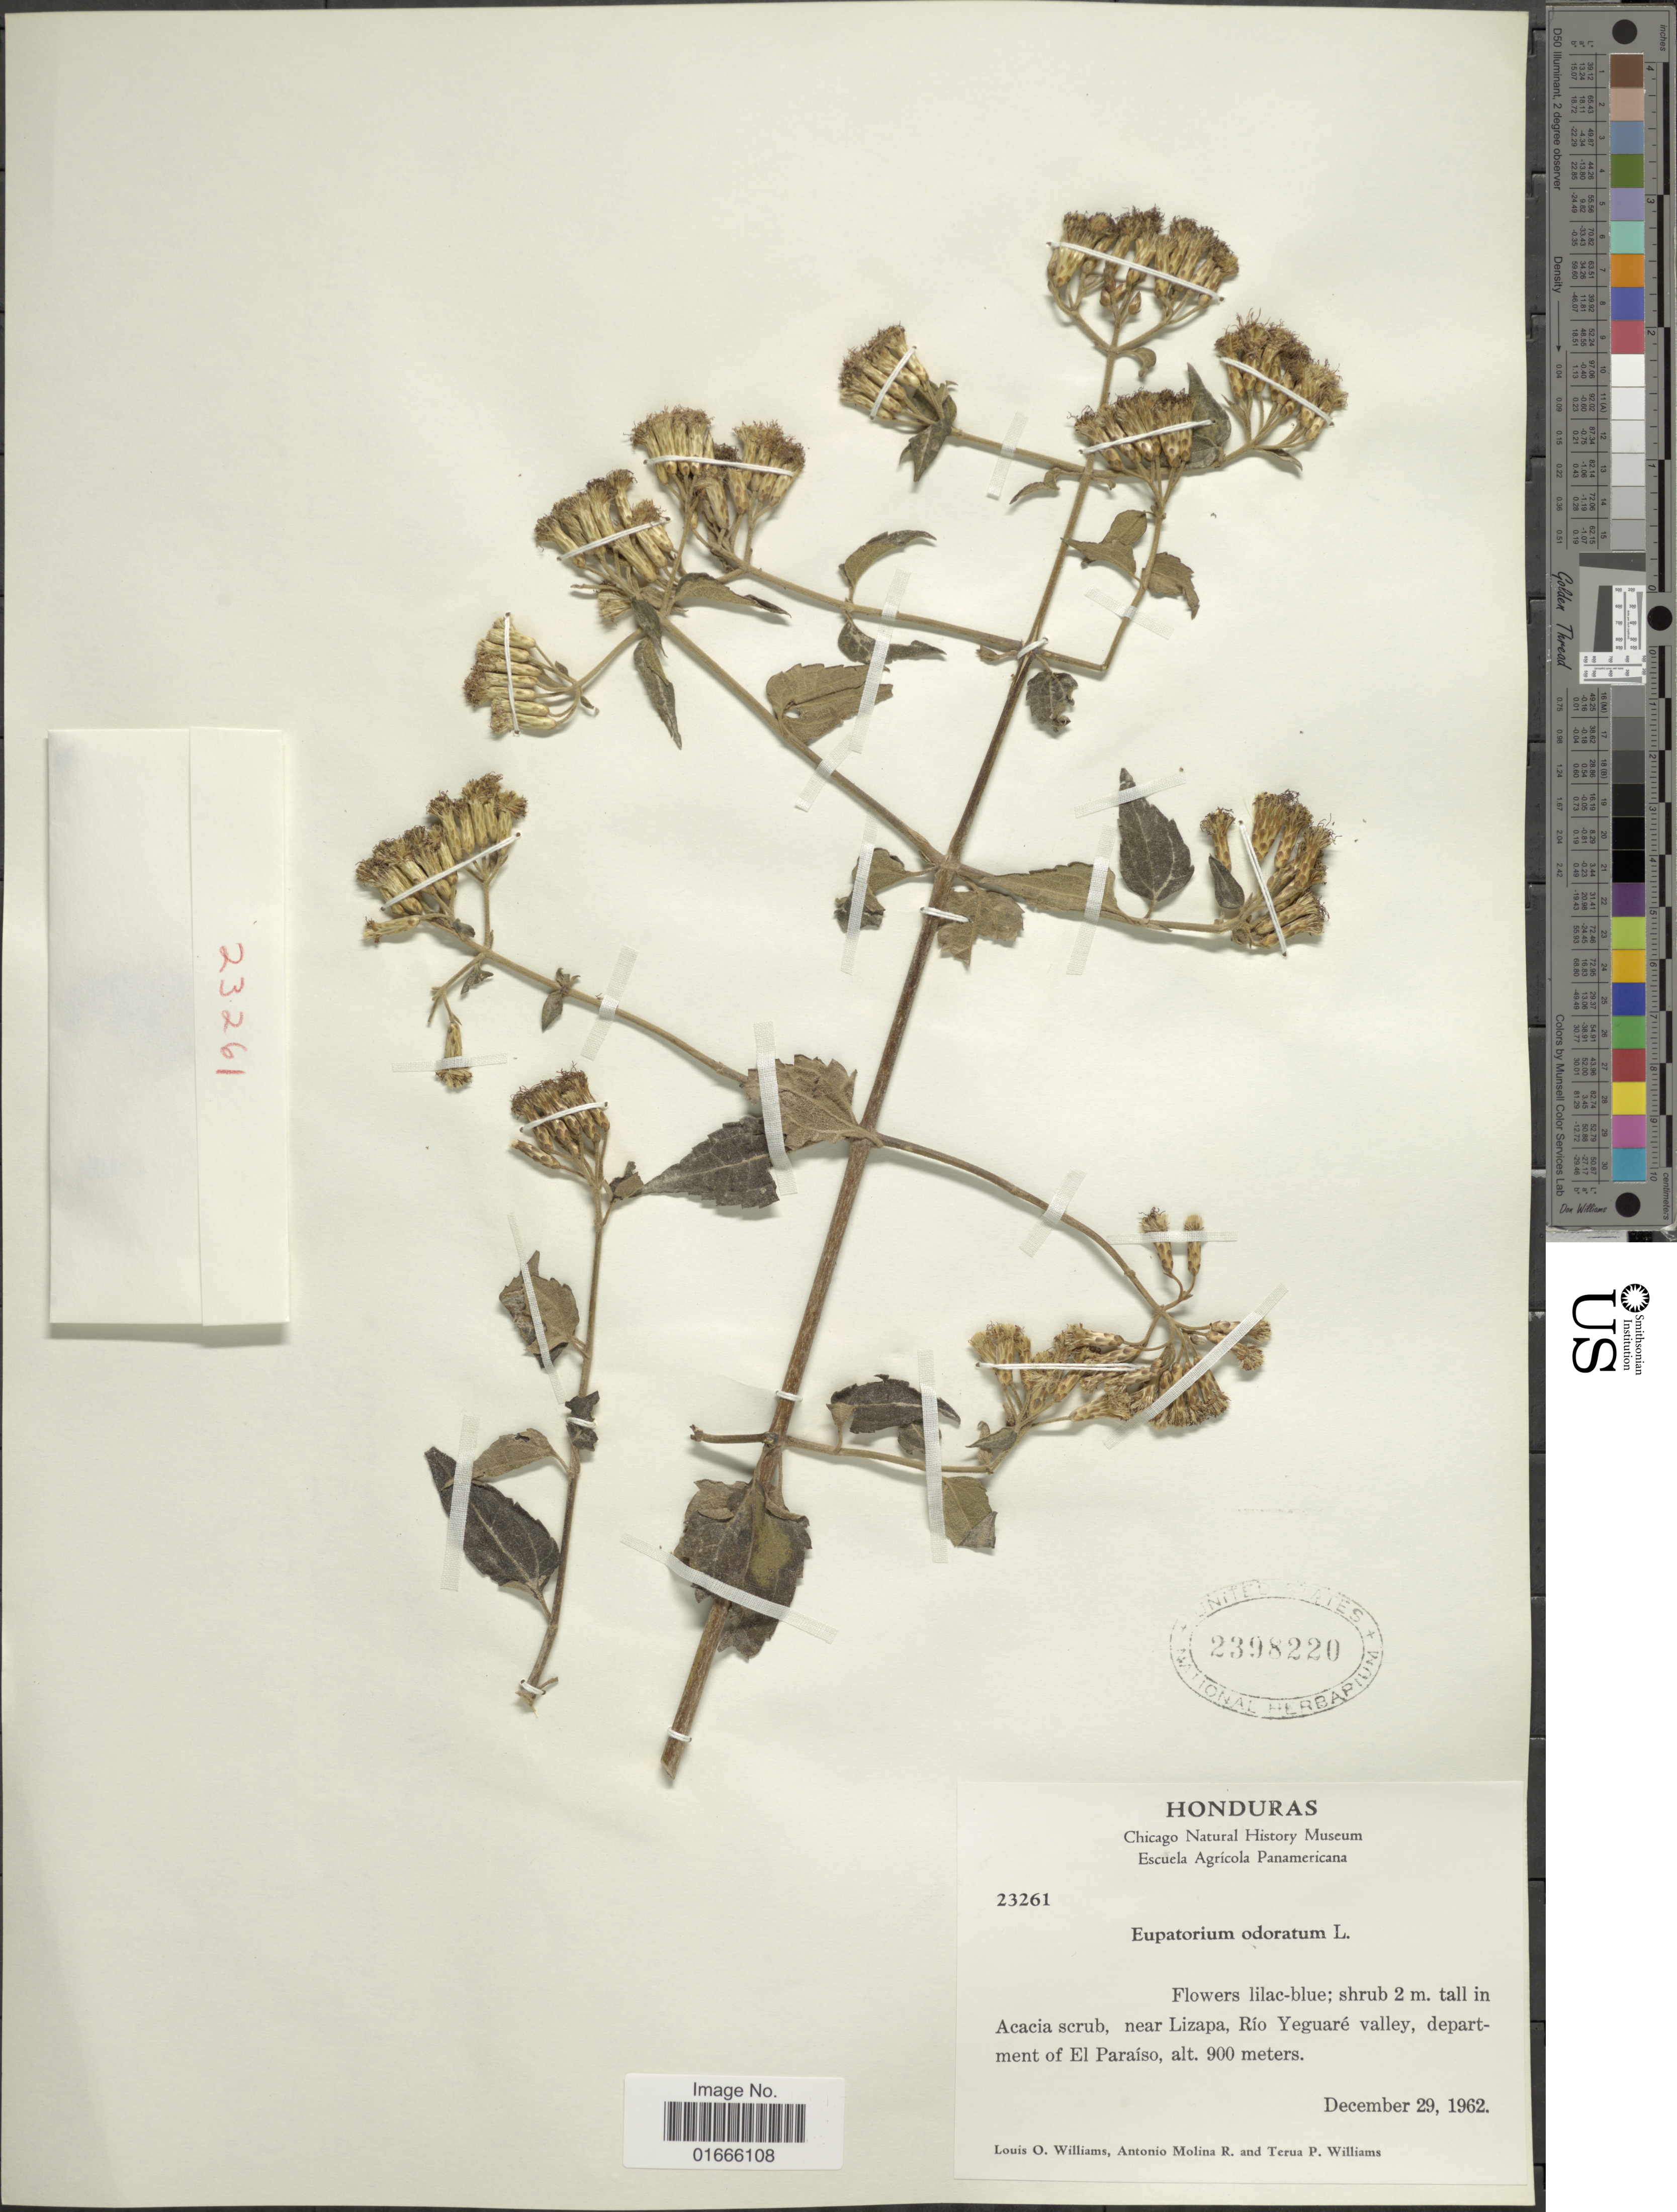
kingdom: Plantae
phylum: Tracheophyta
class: Magnoliopsida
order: Asterales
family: Asteraceae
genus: Chromolaena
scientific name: Chromolaena odorata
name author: (L.) R.M. King & H. Rob.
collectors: L. O. Williams, A. Molina R. & T. P. Williams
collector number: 2326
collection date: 1962-12-29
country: Honduras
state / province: El Paraíso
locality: Near Lizapa, Rio Yeguare valley, department of El Paraiso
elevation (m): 900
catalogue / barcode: US 2398220